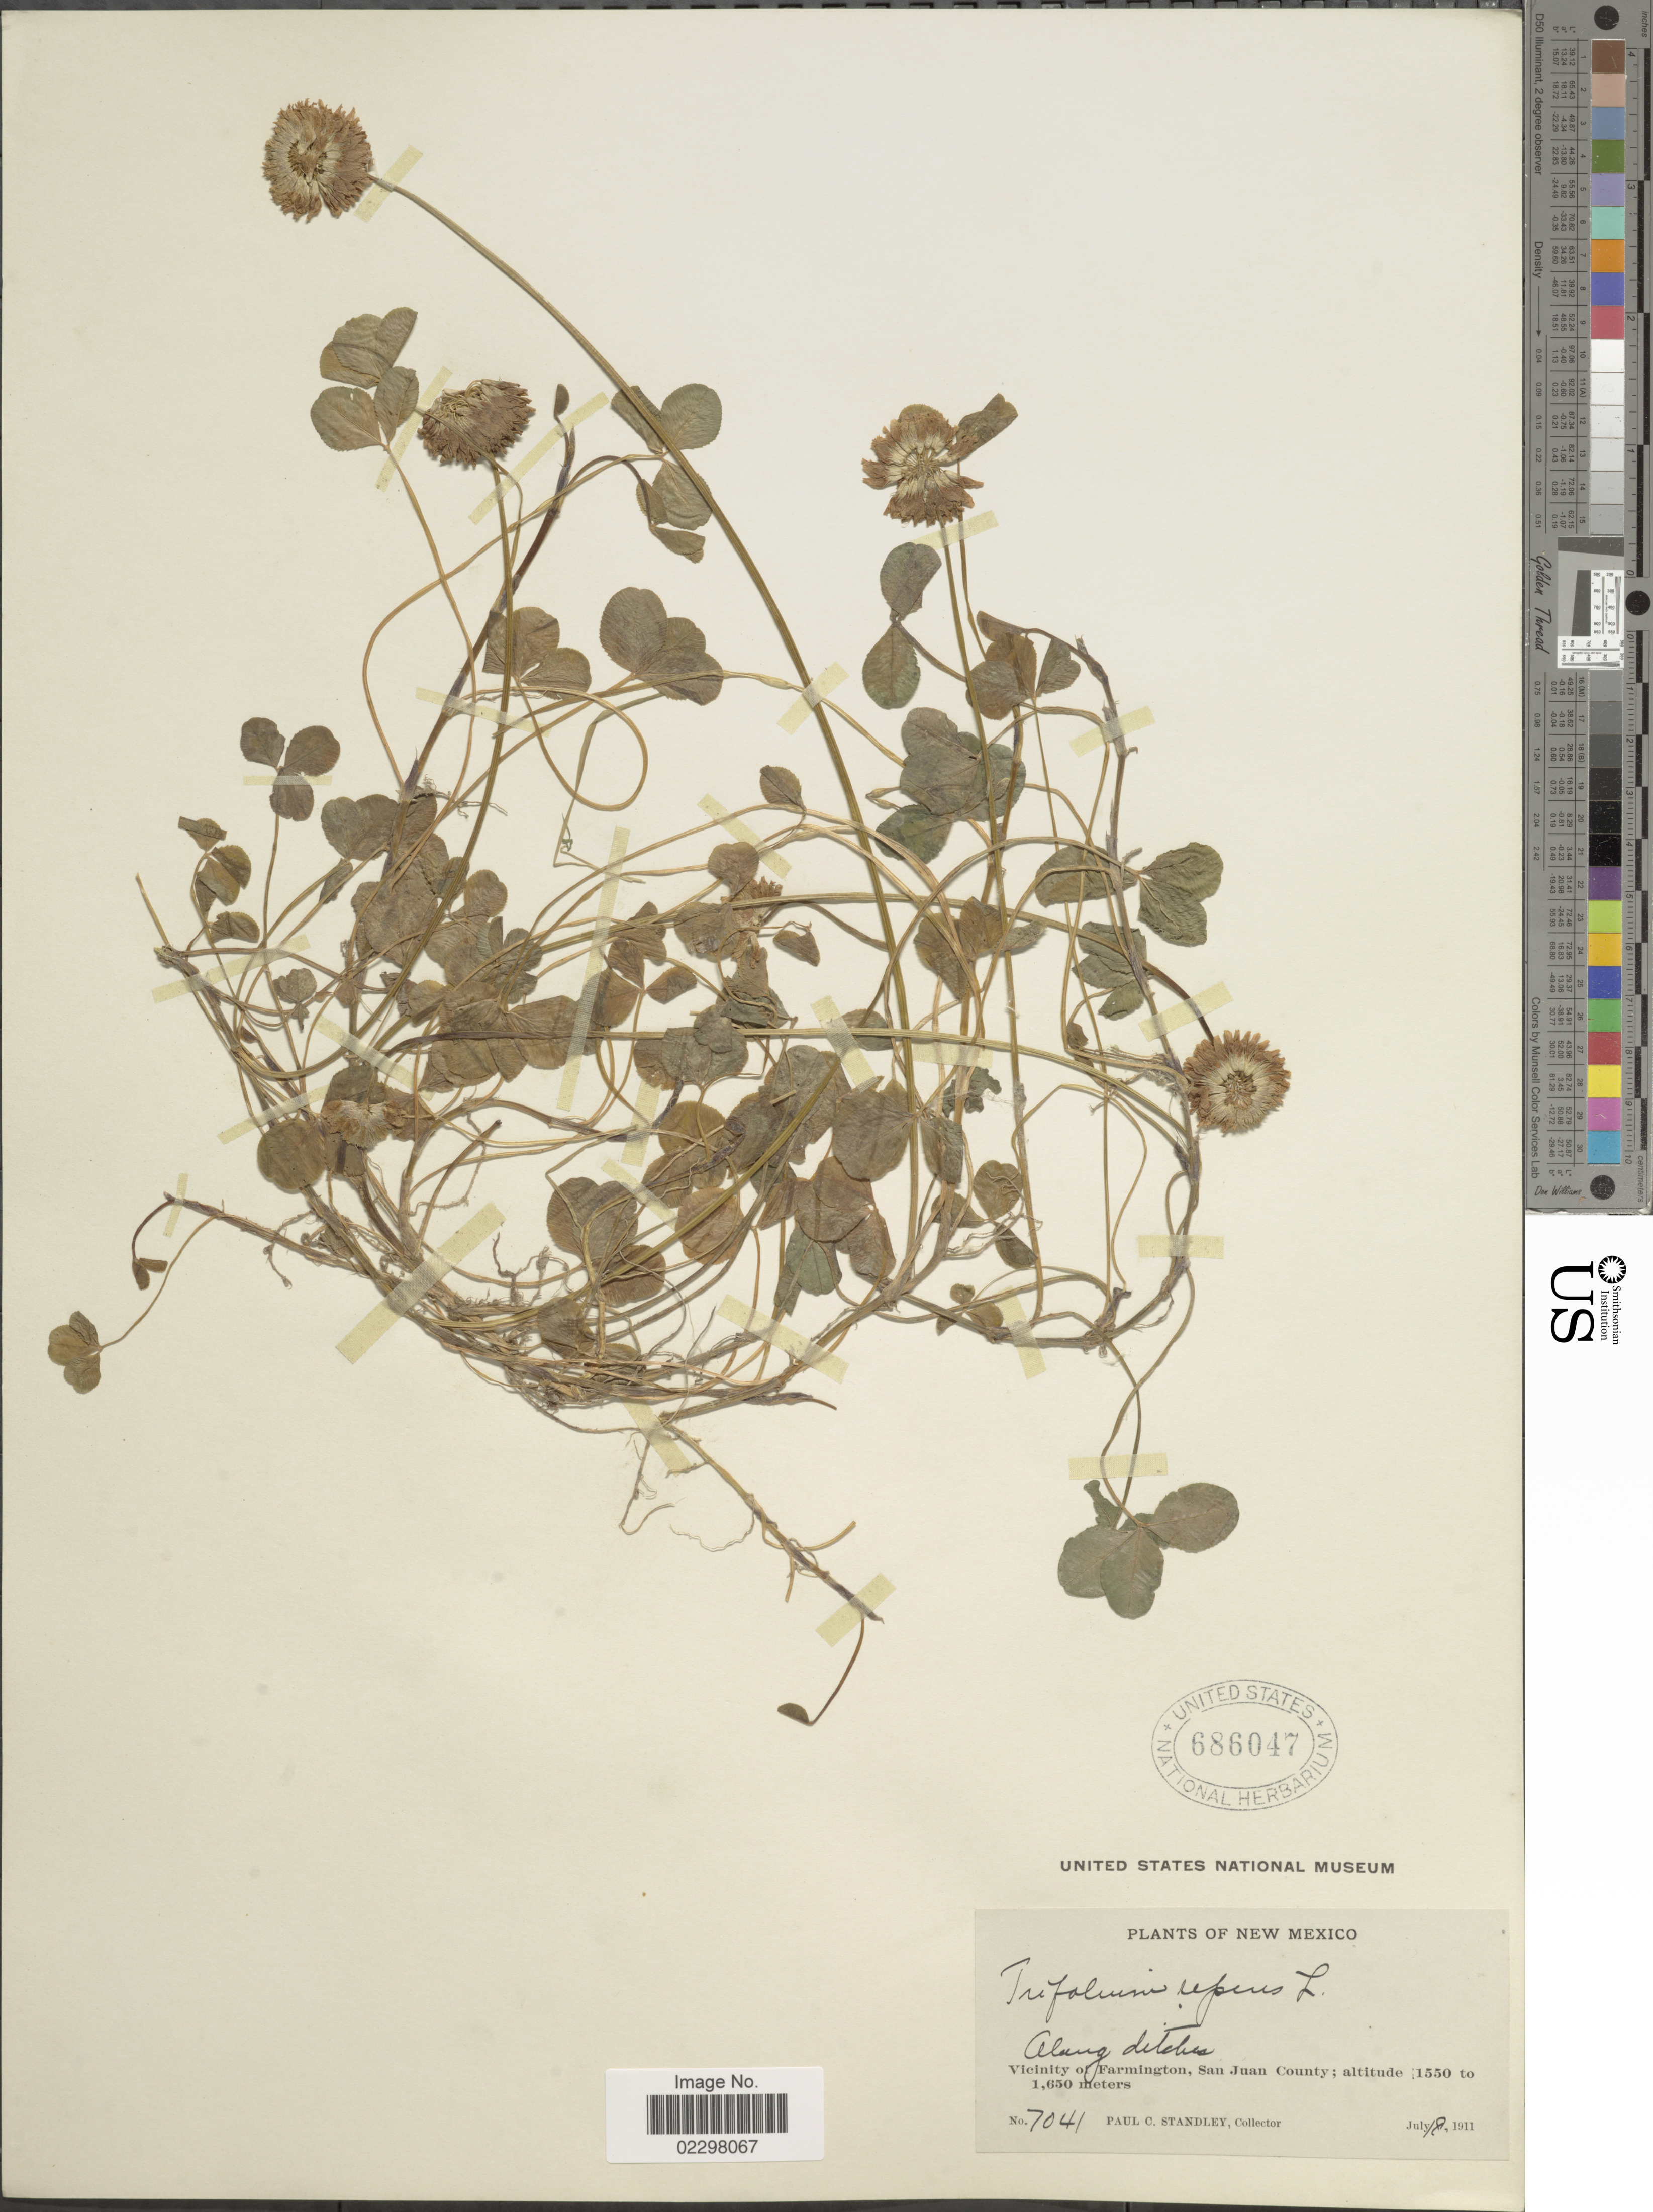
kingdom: Plantae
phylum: Tracheophyta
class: Magnoliopsida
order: Fabales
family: Fabaceae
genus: Trifolium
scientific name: Trifolium repens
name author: L.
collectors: P. C. Standley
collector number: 7041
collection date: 1911-07-18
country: United States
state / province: New Mexico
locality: Along ditches, vicinity of Farmington, San Juan County.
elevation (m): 1550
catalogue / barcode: US 686047